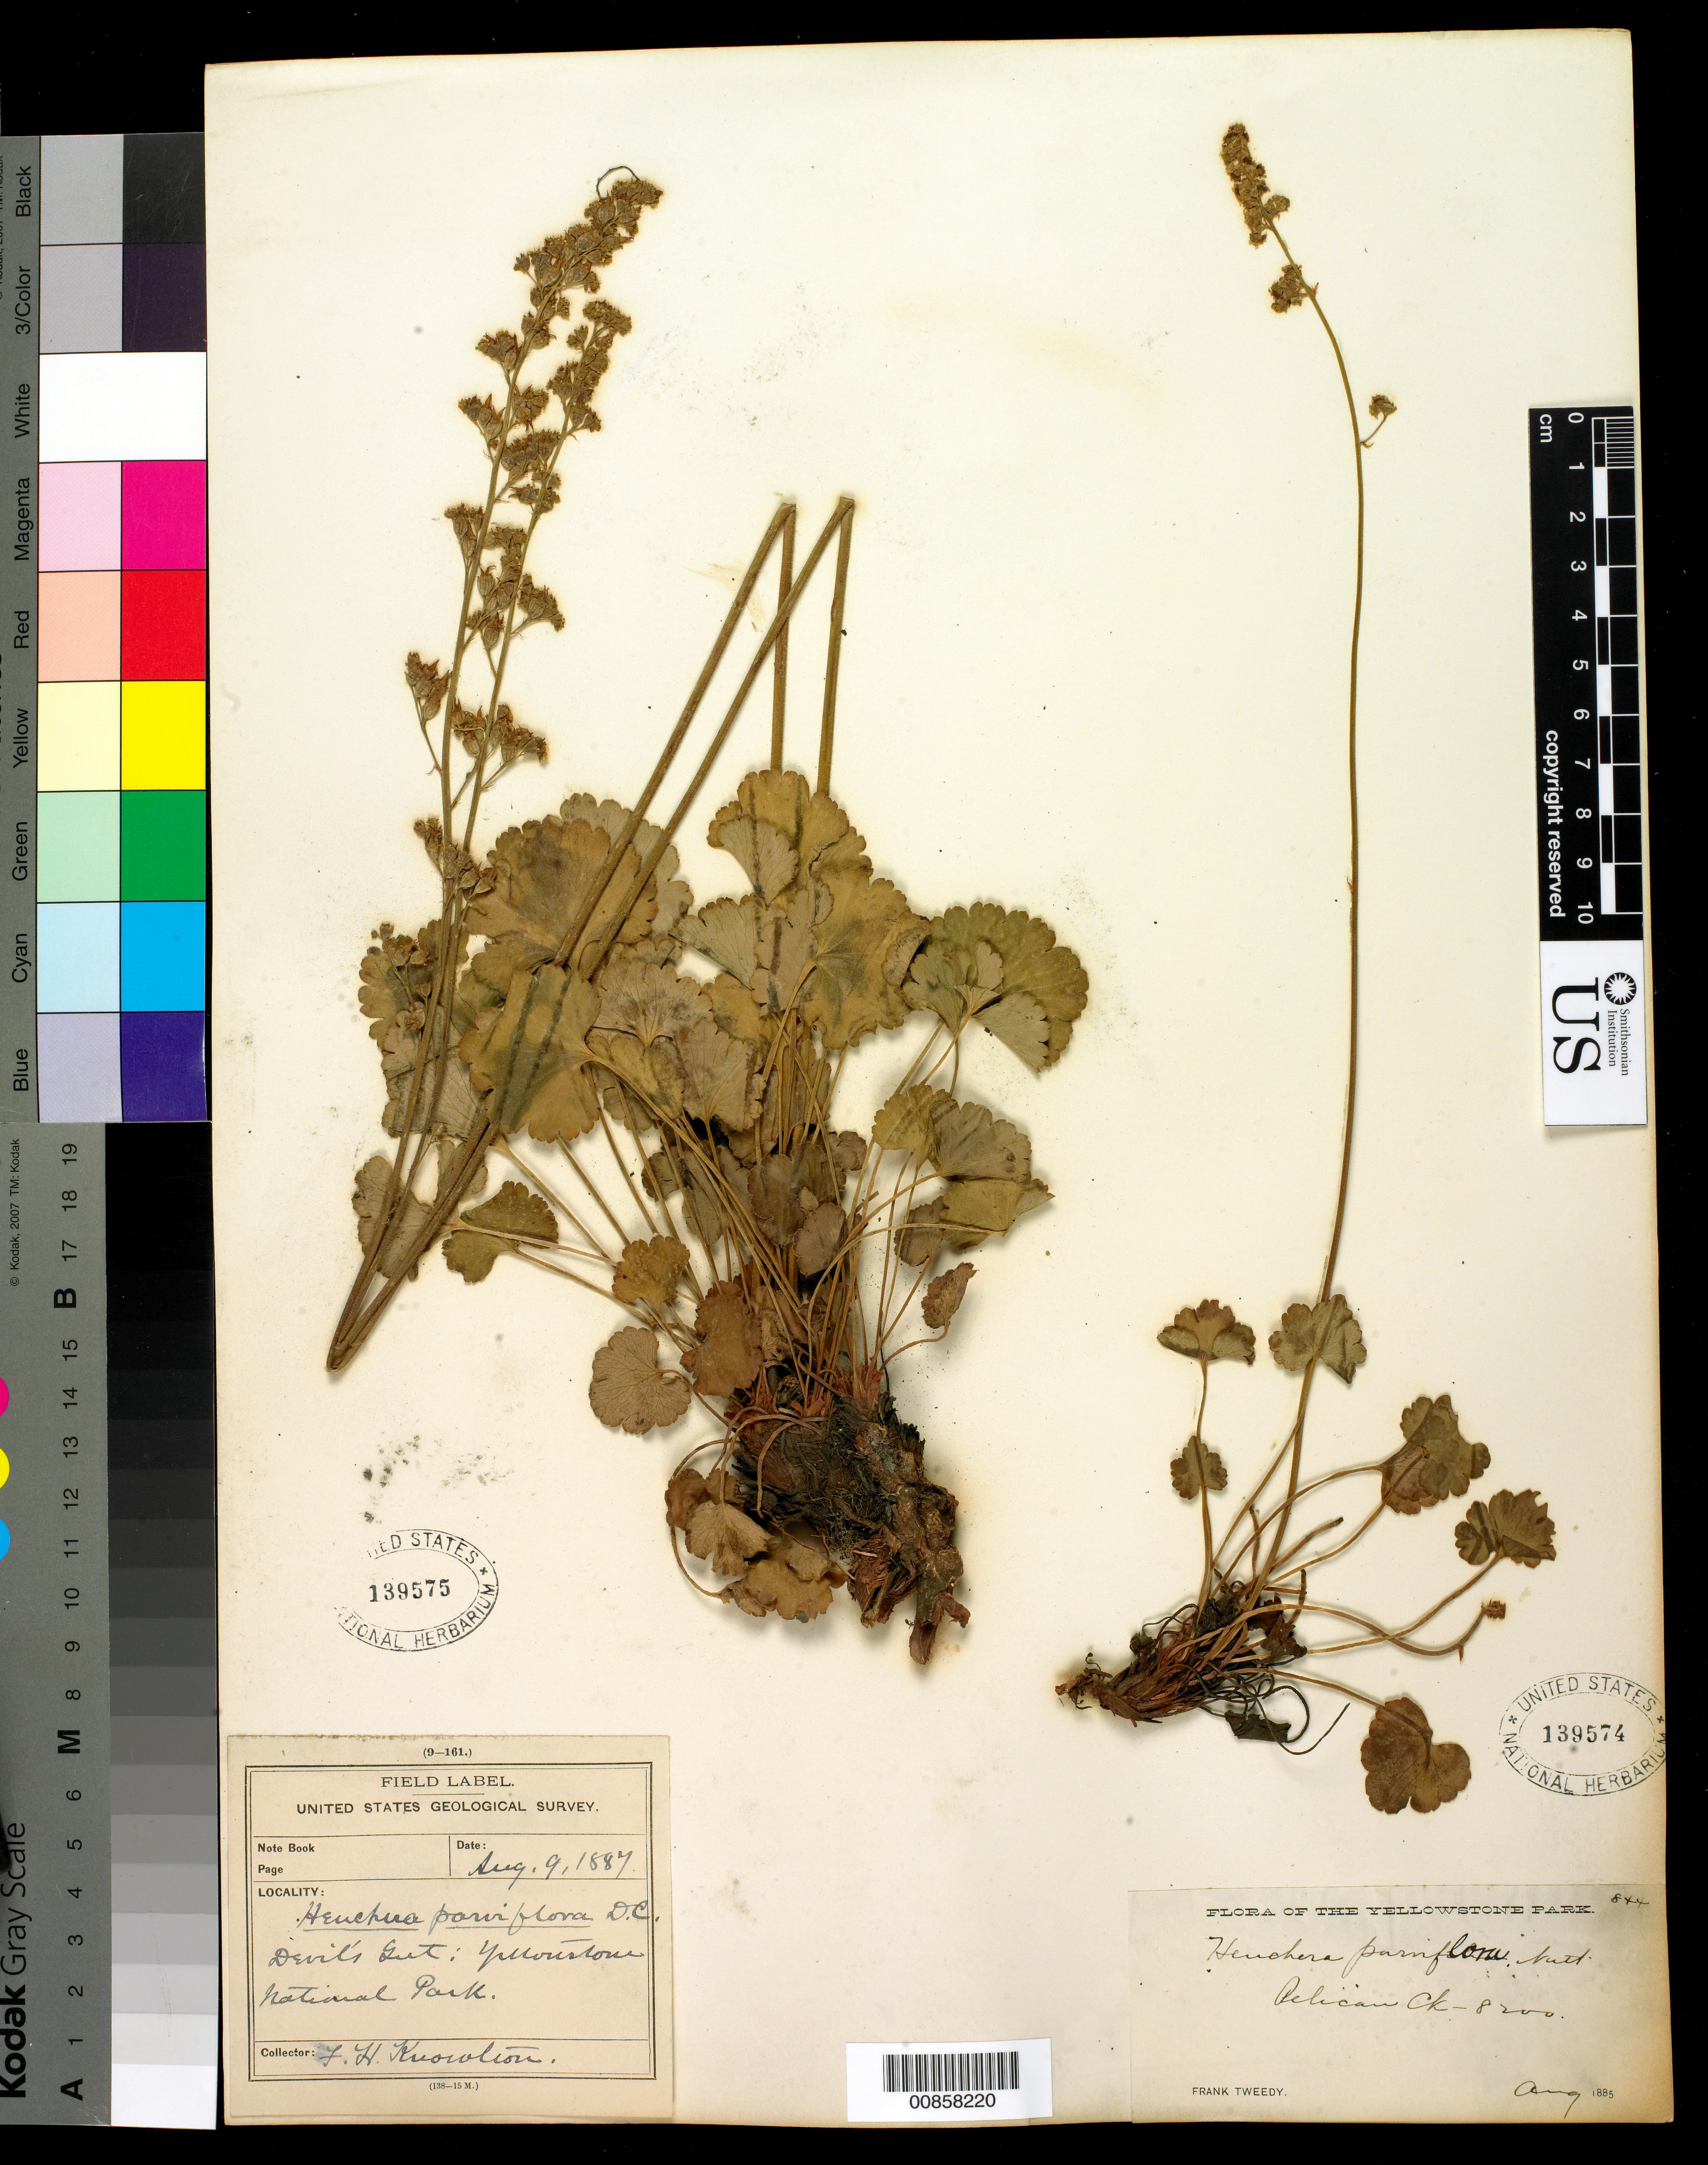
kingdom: Plantae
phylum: Tracheophyta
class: Magnoliopsida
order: Saxifragales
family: Saxifragaceae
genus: Heuchera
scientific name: Heuchera parvifolia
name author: Nutt.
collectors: F. H. Knowlton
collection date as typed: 09 Aug 1887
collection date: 1887-08-09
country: United States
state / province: Wyoming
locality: Yellowstone National Park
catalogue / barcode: US 139575